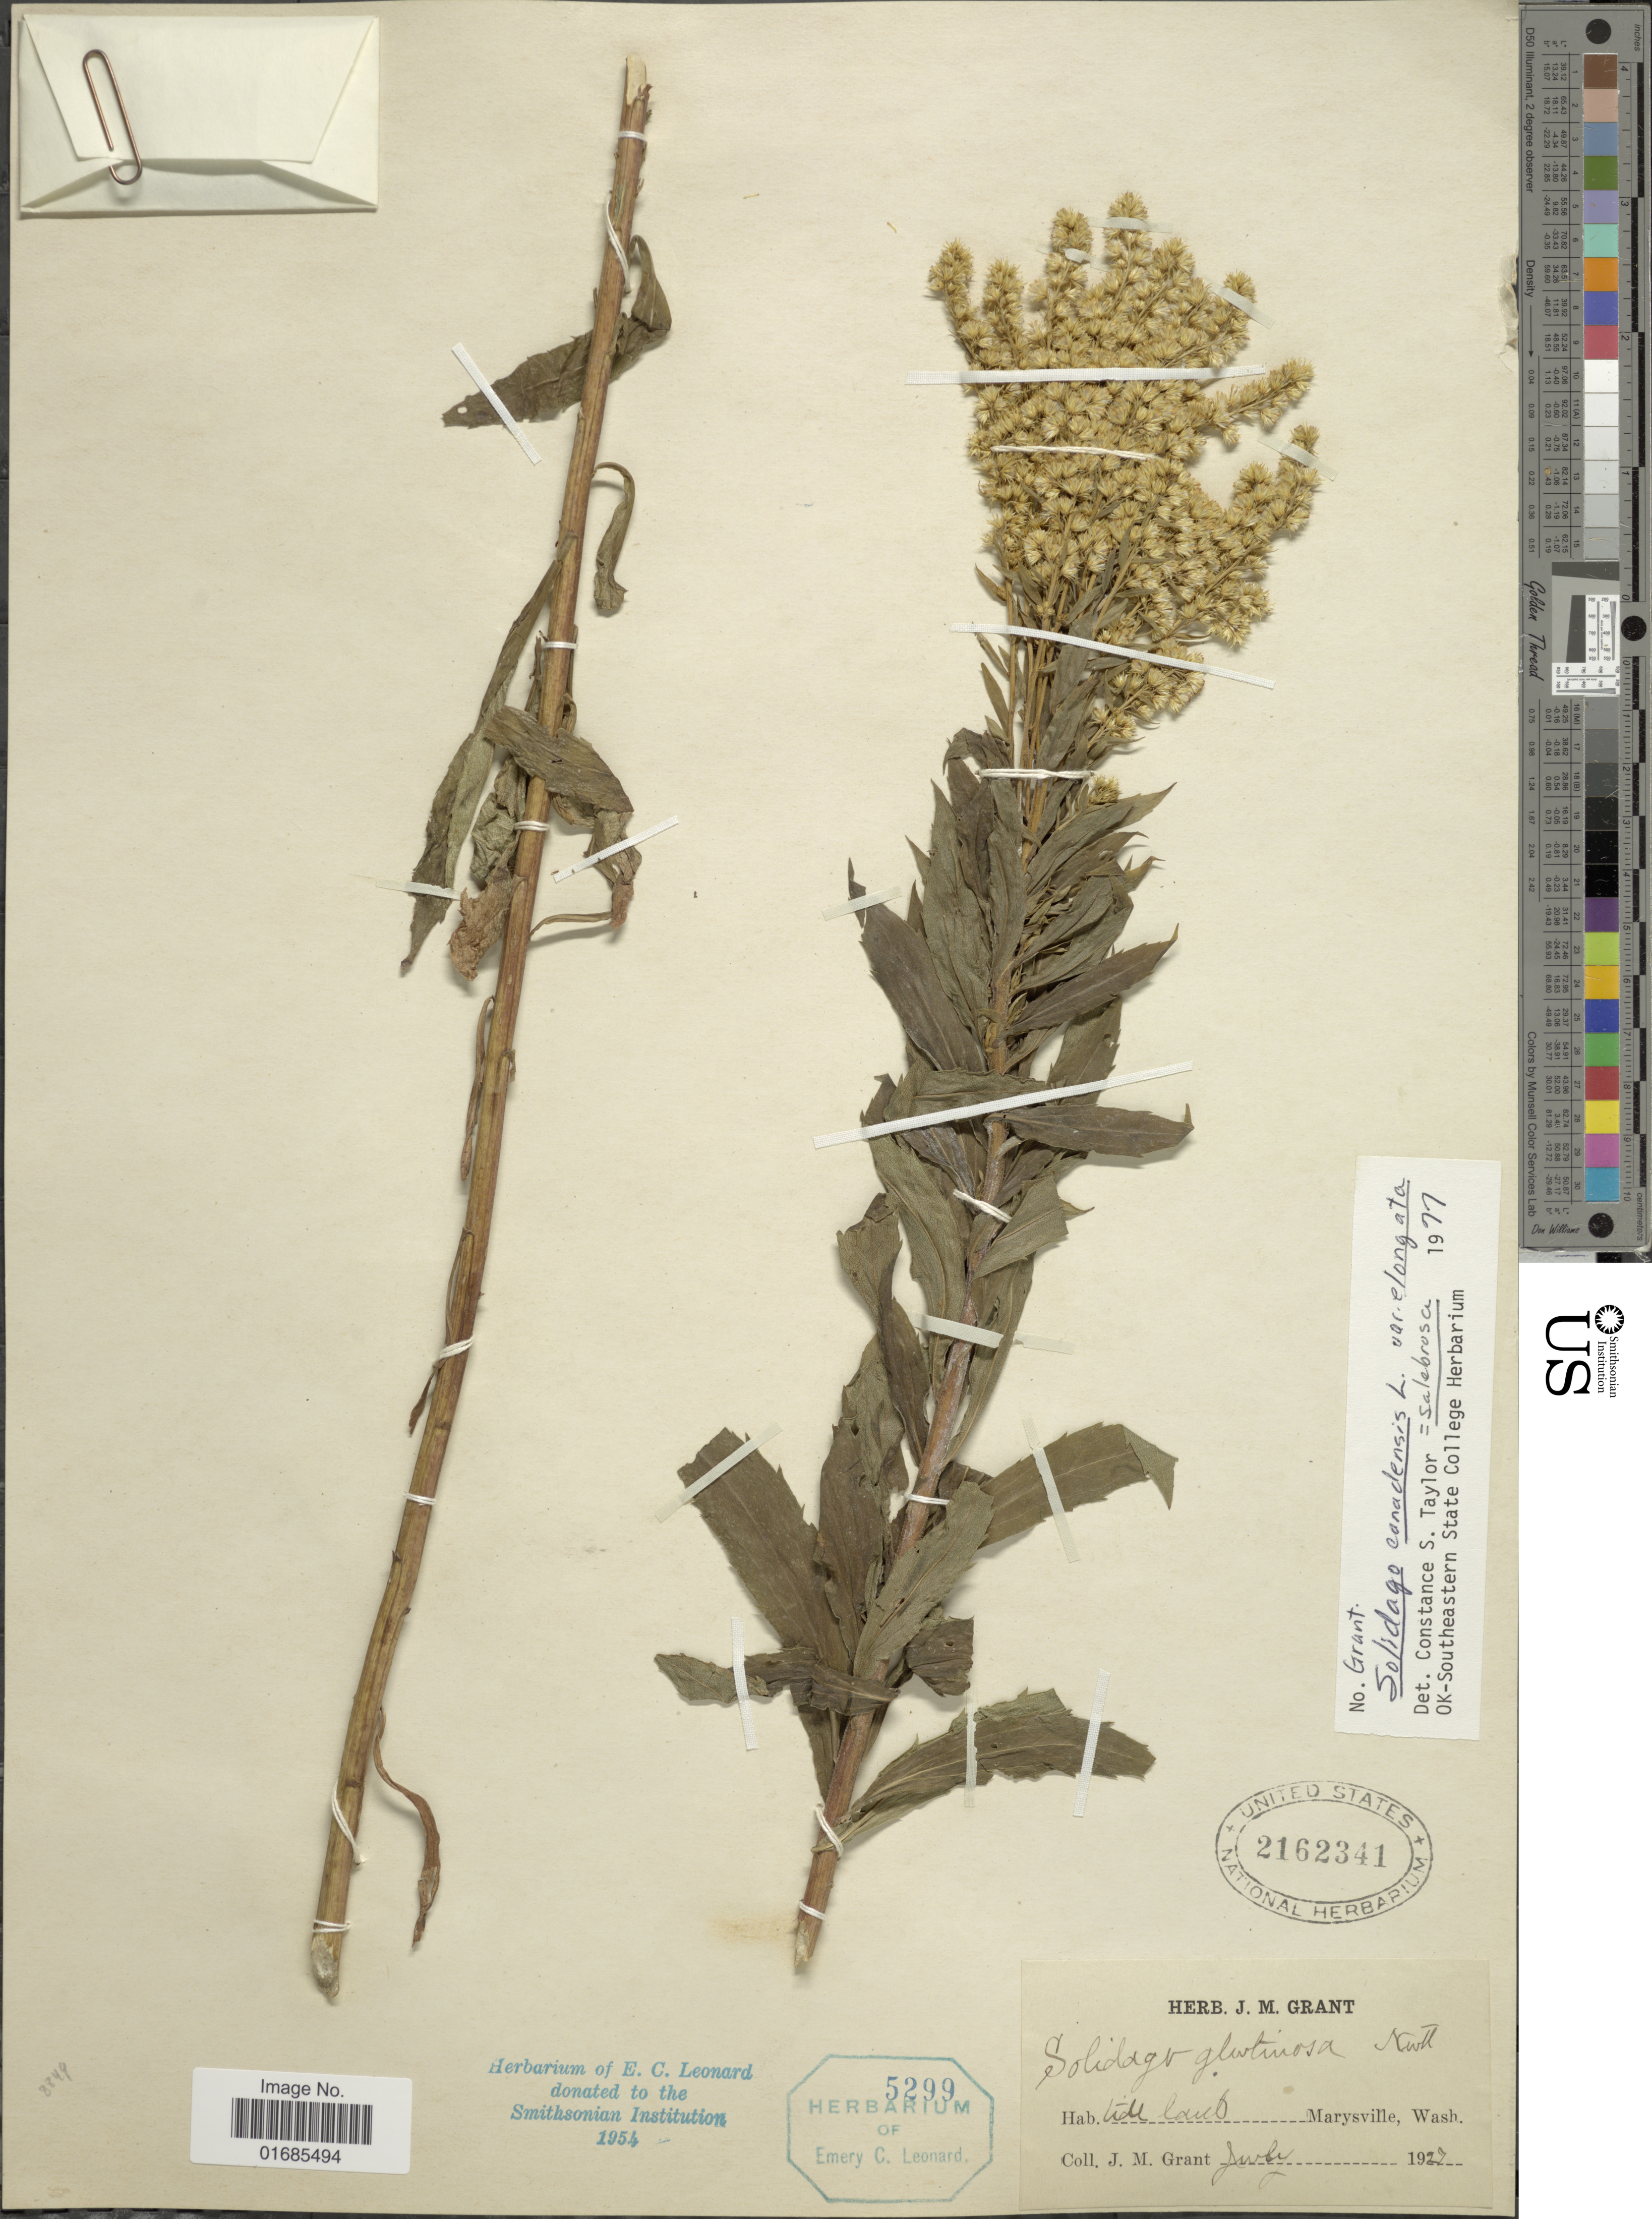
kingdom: Plantae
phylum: Tracheophyta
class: Magnoliopsida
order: Asterales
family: Asteraceae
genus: Solidago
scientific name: Solidago canadensis var. salebrosa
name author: (Piper) M.E. Jones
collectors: J. M. Grant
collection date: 1927-07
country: United States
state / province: Washington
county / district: Snohomish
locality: Tide lands, Marysville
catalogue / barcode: US 2162341